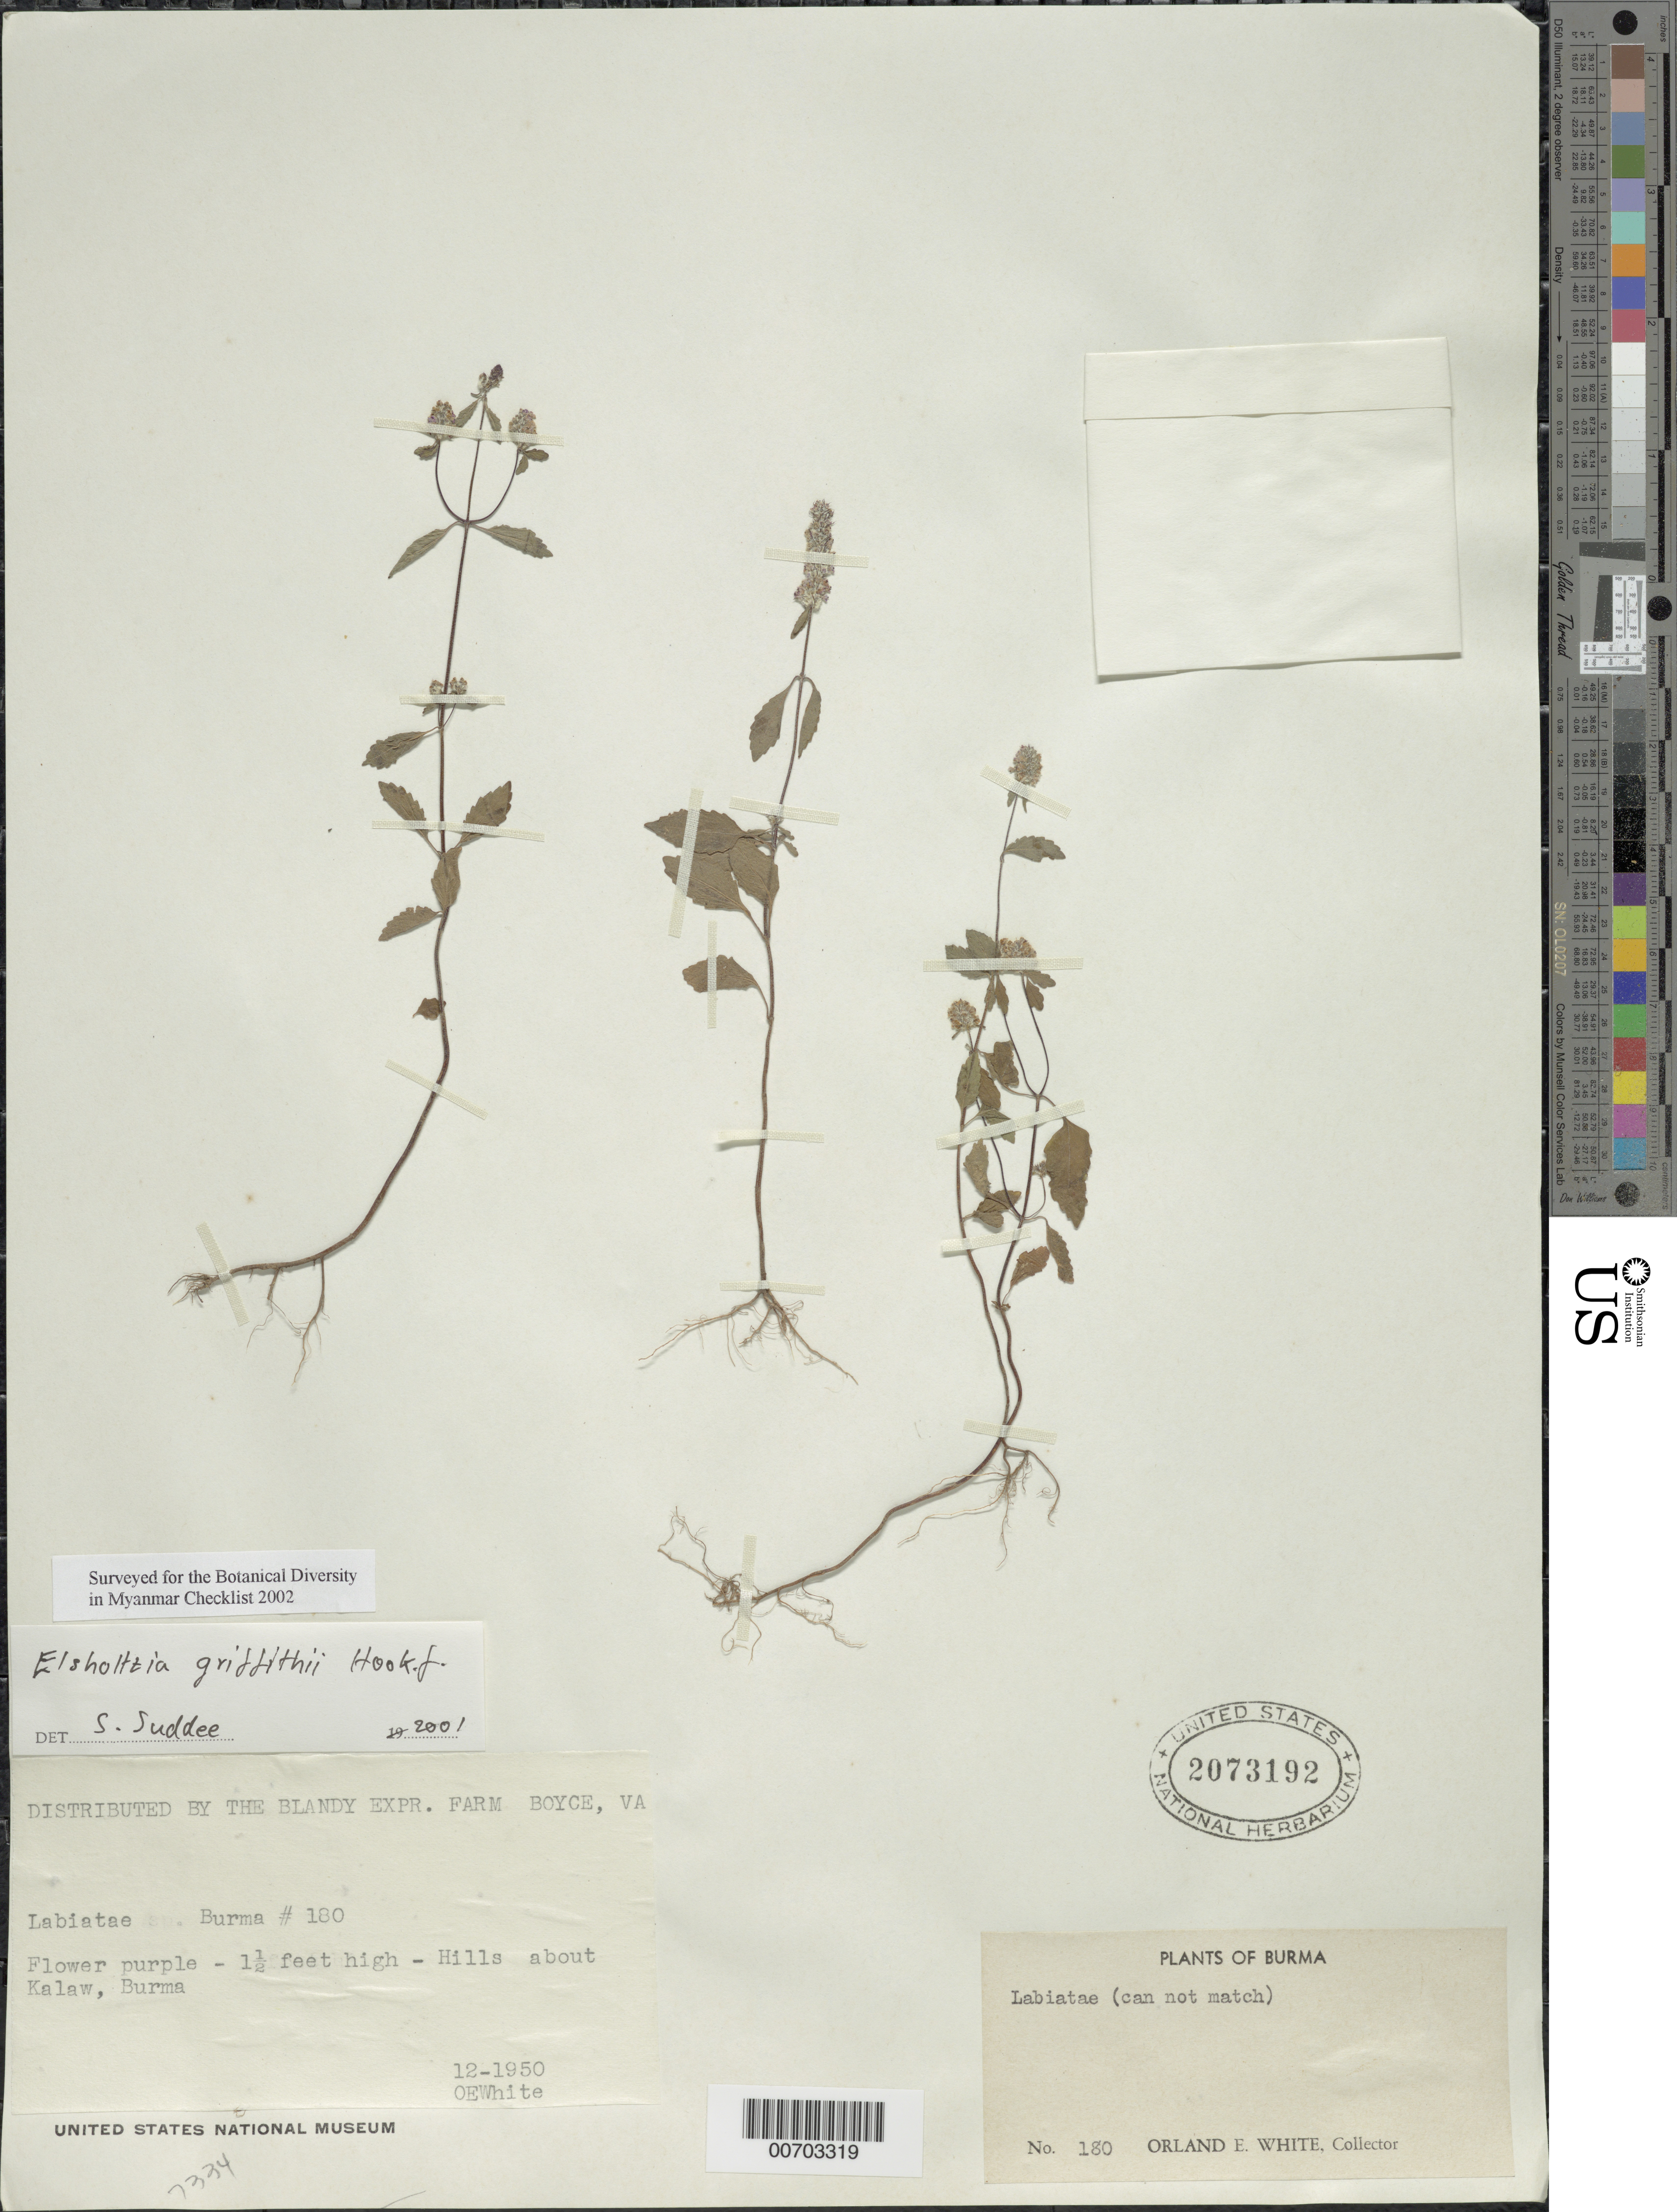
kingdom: Plantae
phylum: Tracheophyta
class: Magnoliopsida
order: Lamiales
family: Lamiaceae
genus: Elsholtzia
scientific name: Elsholtzia griffithii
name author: Hook. f.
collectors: O. E. White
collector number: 180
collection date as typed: Dec 1950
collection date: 1950-12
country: Myanmar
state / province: Shan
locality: Kalaw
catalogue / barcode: US 2073192